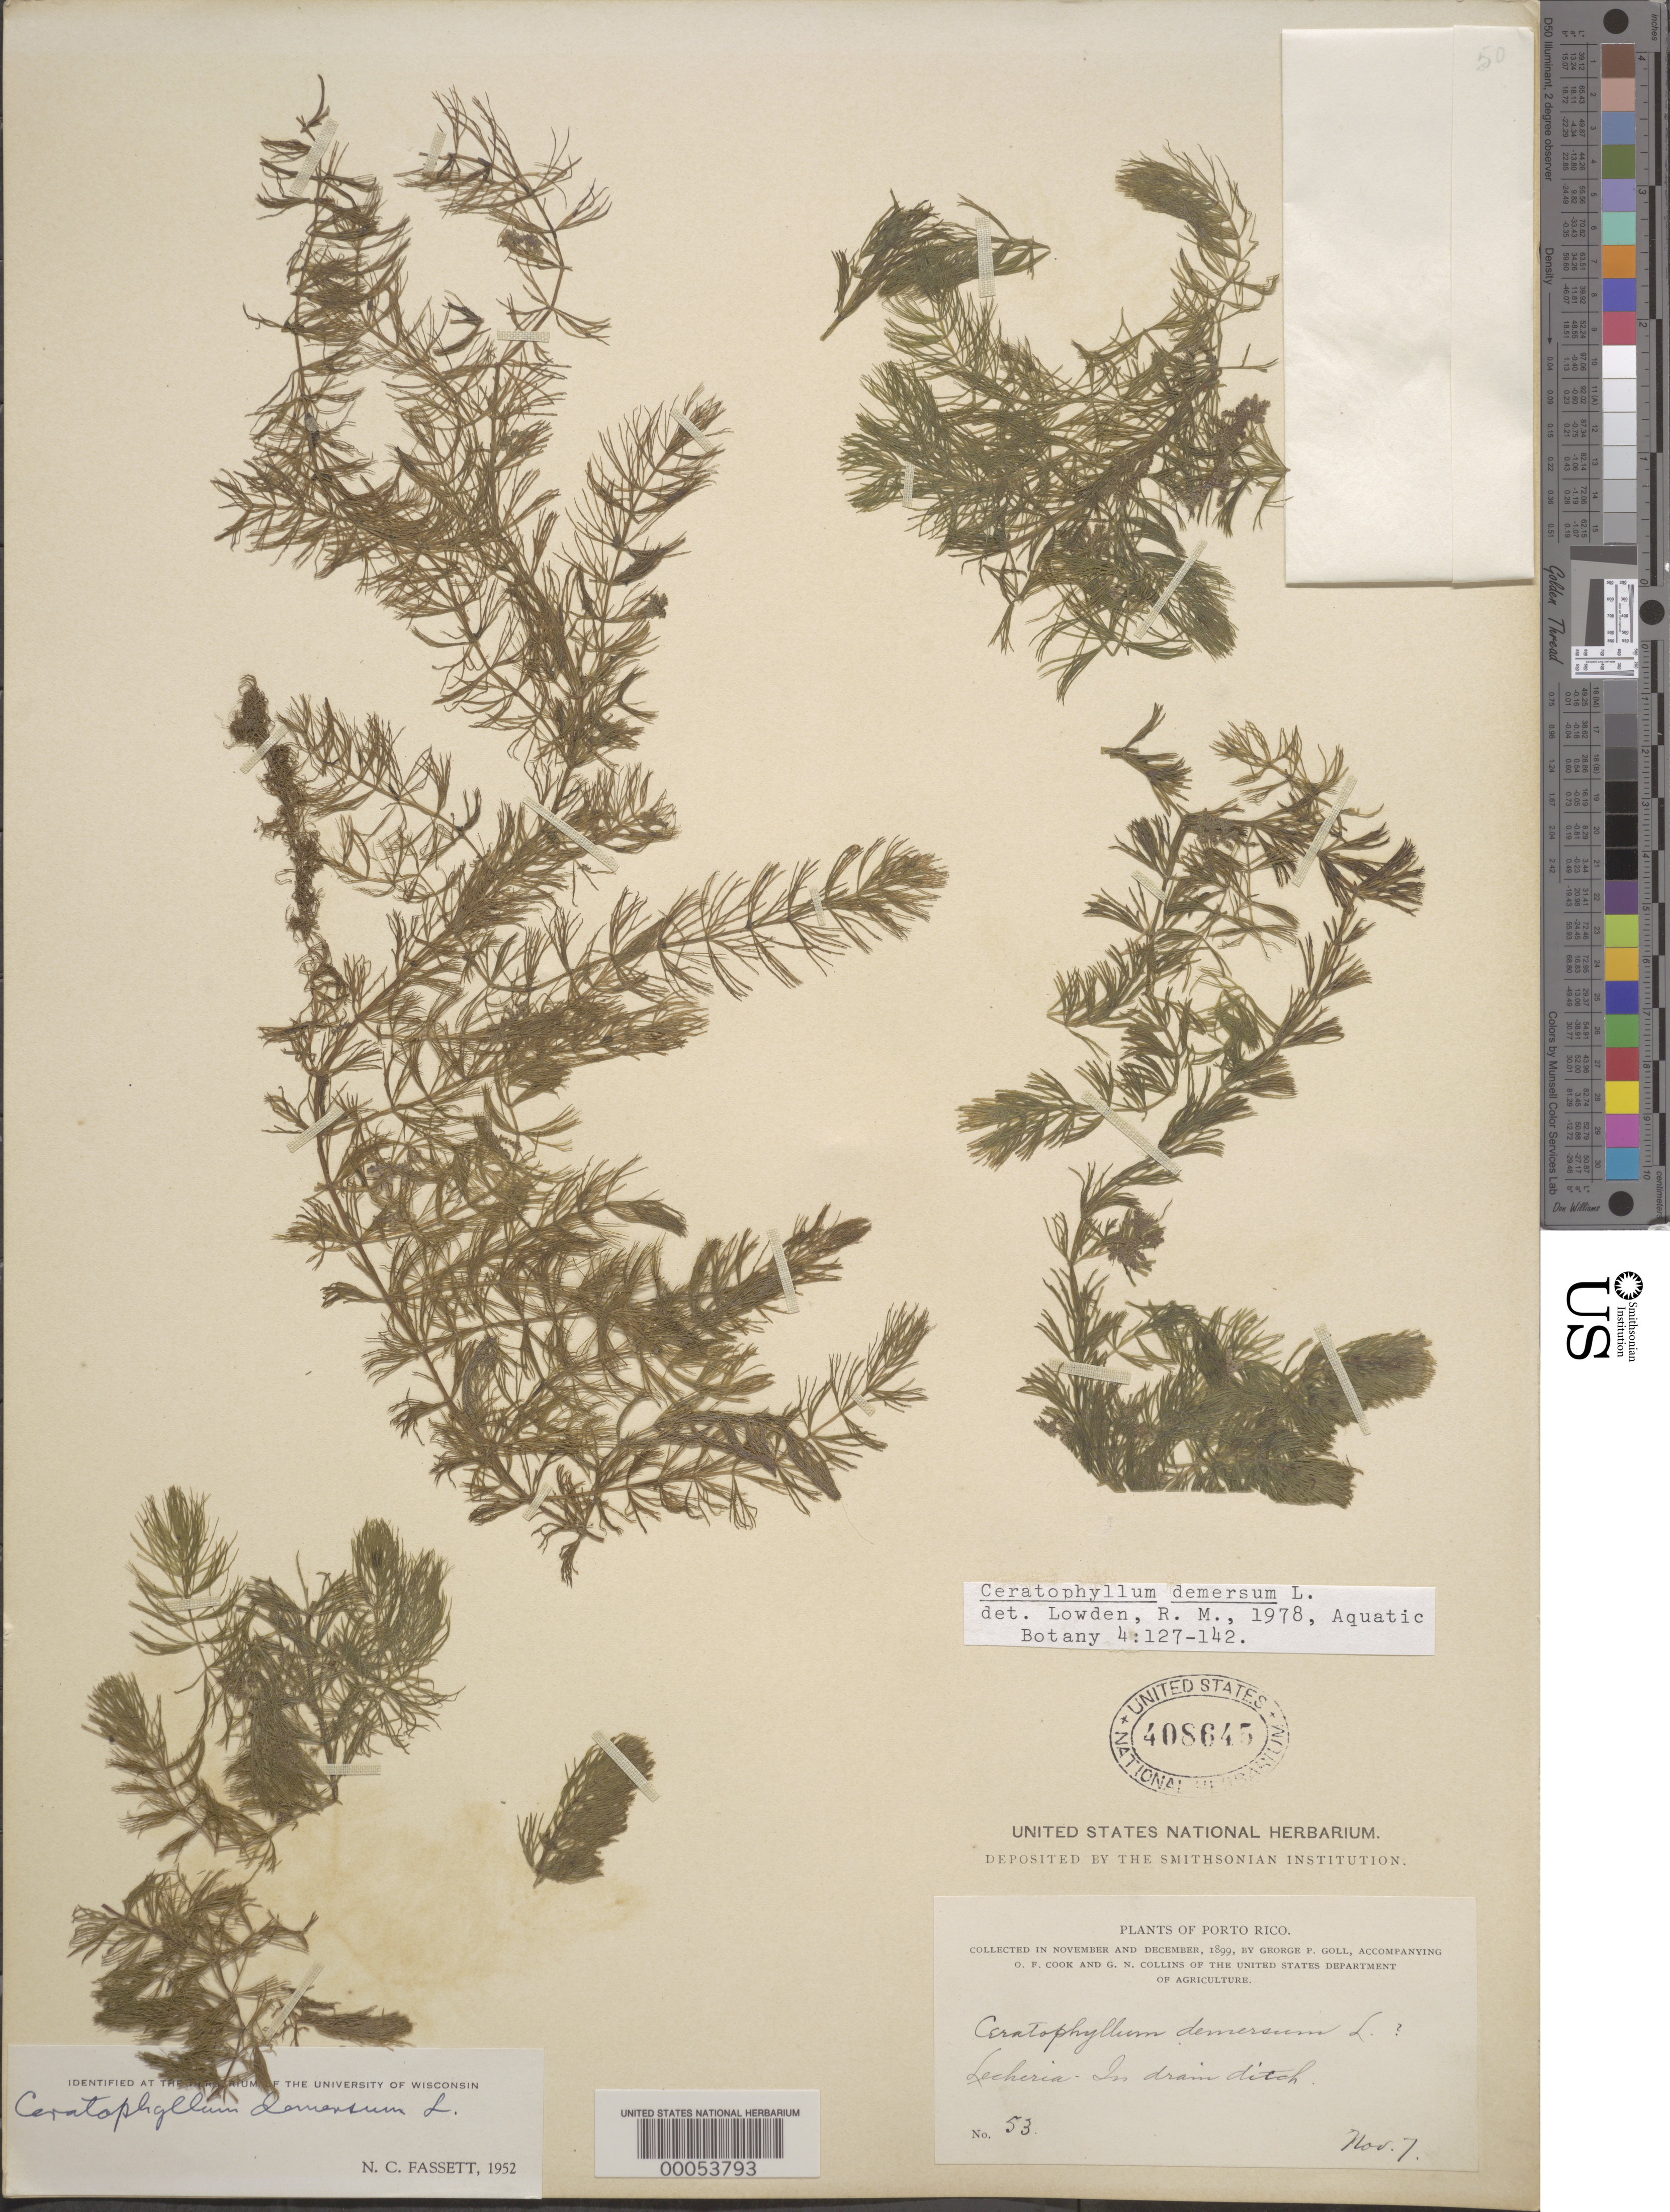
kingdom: Plantae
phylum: Tracheophyta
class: Magnoliopsida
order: Ceratophyllales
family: Ceratophyllaceae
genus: Ceratophyllum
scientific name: Ceratophyllum demersum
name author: L.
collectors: G. Goll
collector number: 53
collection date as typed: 07 Nov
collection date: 1899-11-07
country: Puerto Rico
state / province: San Juan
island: Greater Antilles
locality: Lecheria, in drain ditch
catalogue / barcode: US 408645